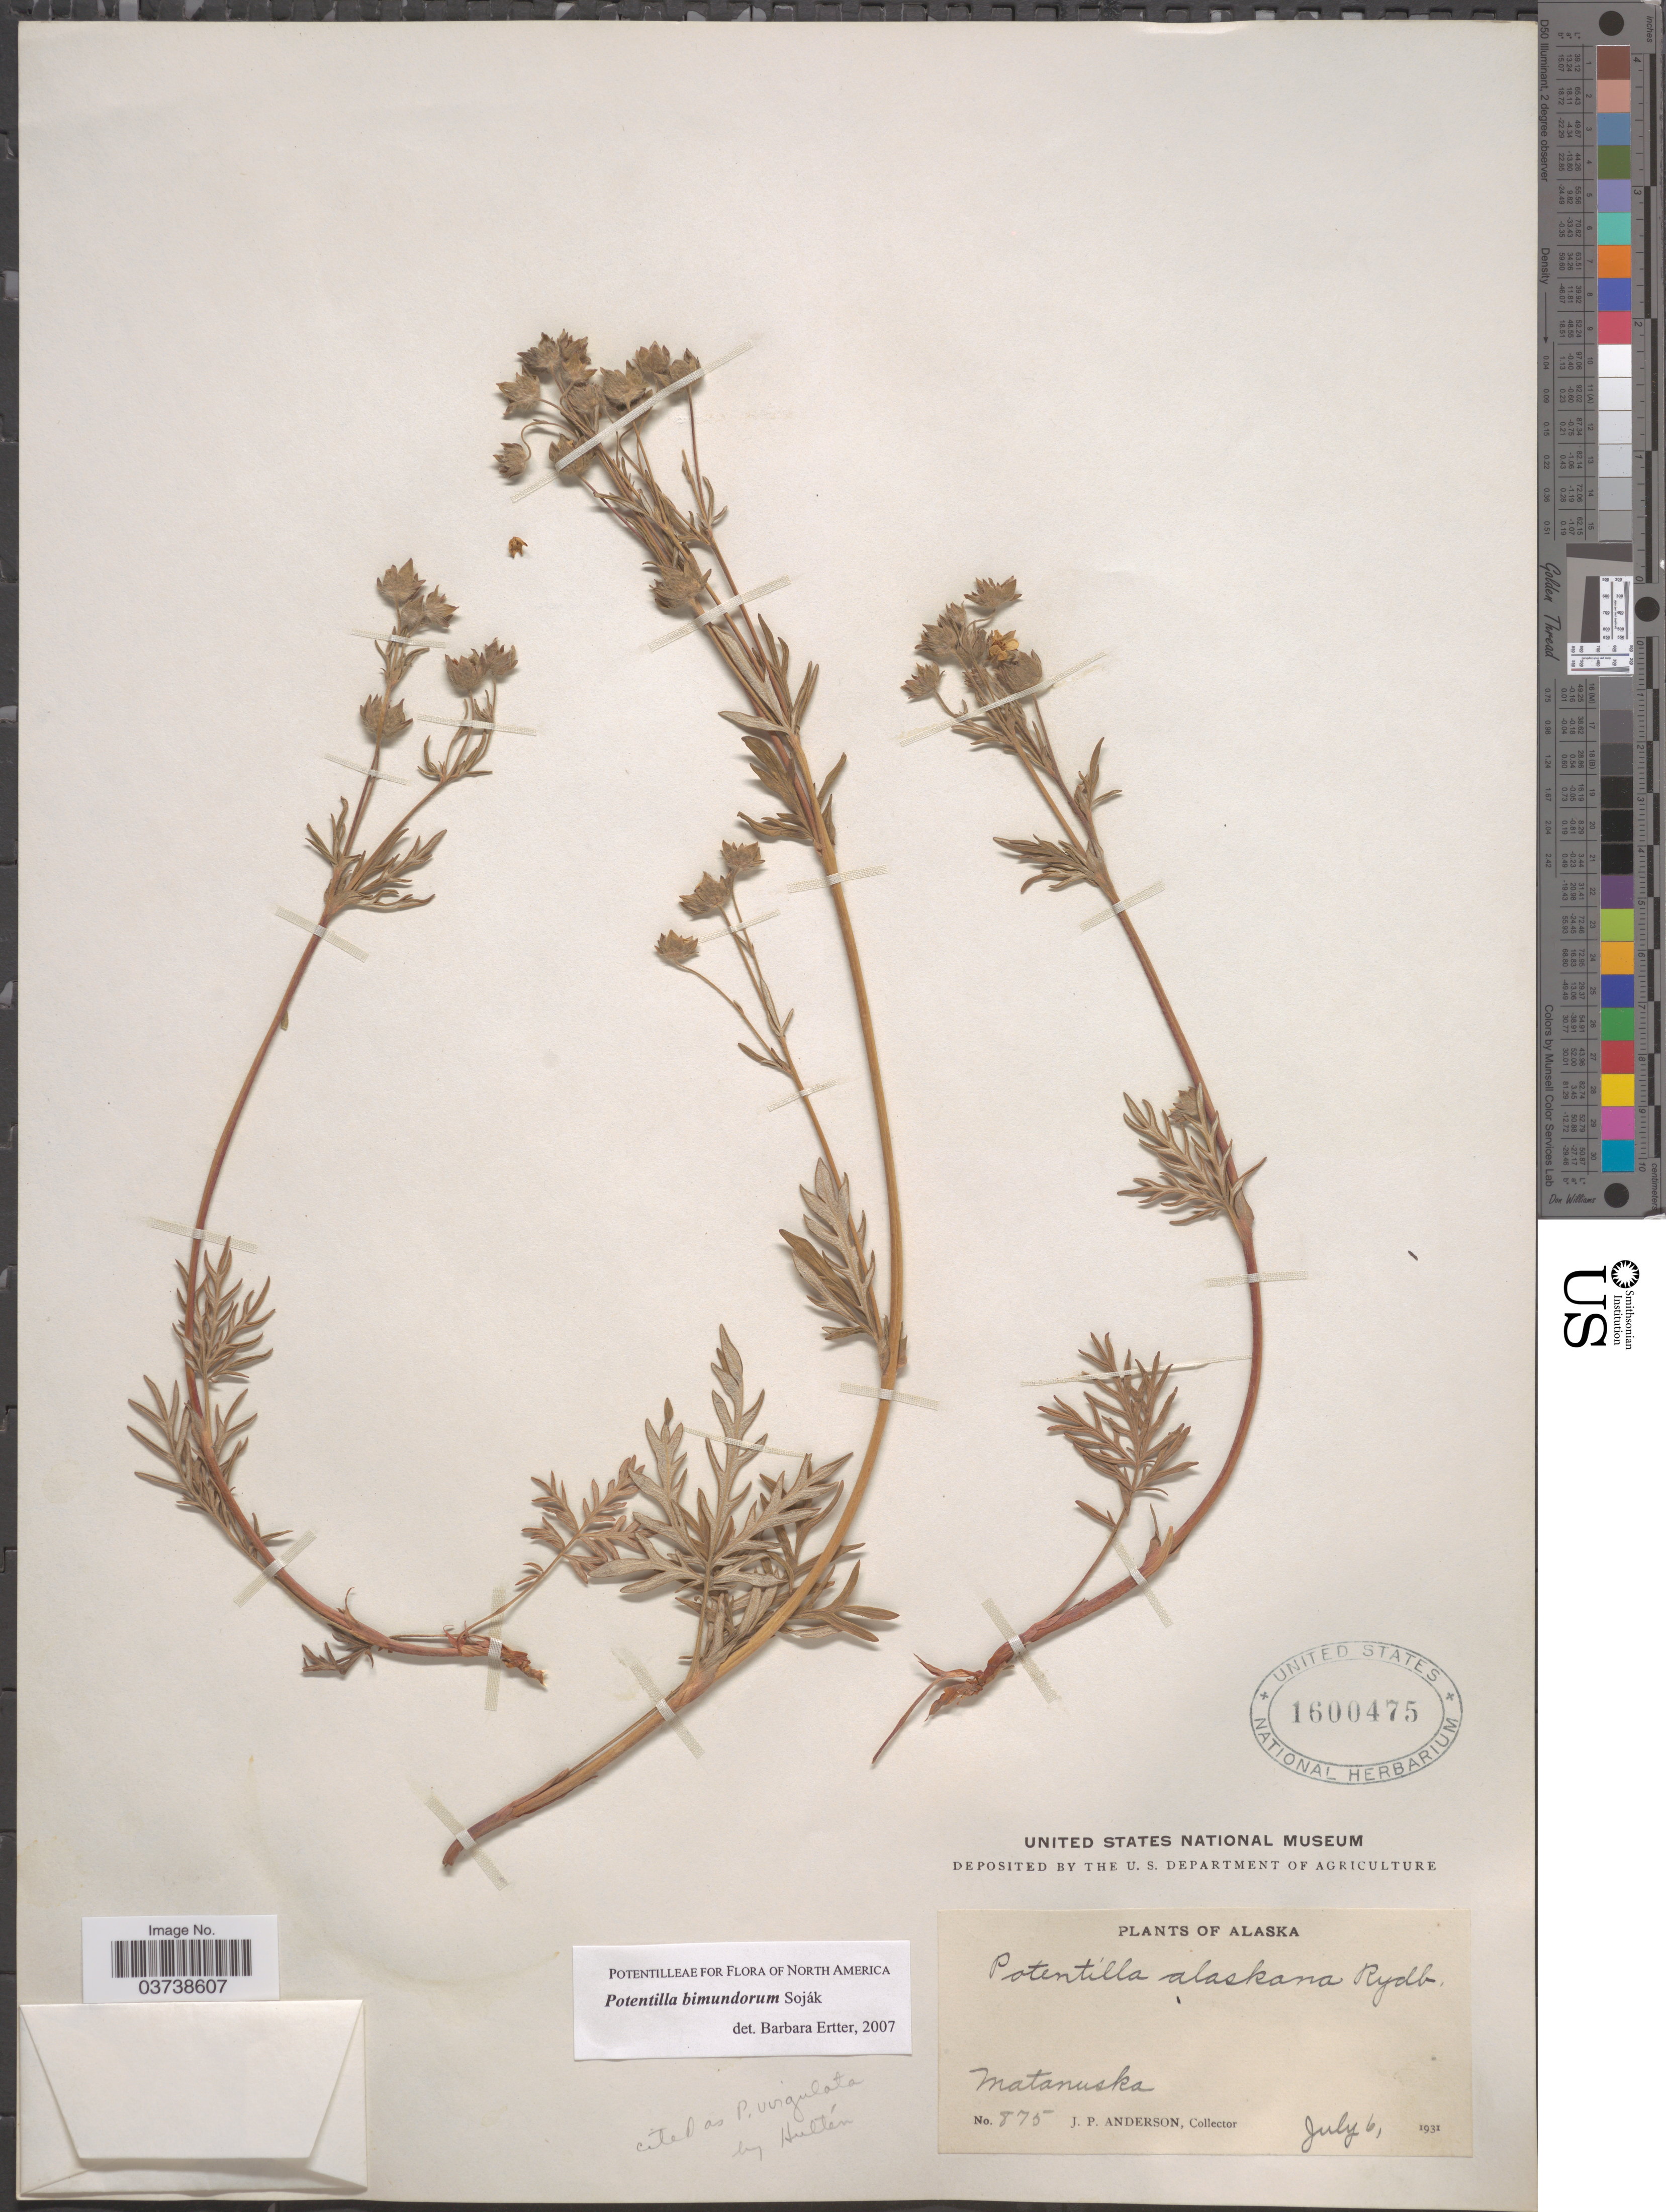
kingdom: Plantae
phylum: Tracheophyta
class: Magnoliopsida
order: Rosales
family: Rosaceae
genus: Potentilla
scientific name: Potentilla bimundorum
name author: Soják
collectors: J. P. Anderson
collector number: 875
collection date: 1931-07-06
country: United States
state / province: Alaska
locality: Matanuska.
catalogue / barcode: US 1600475